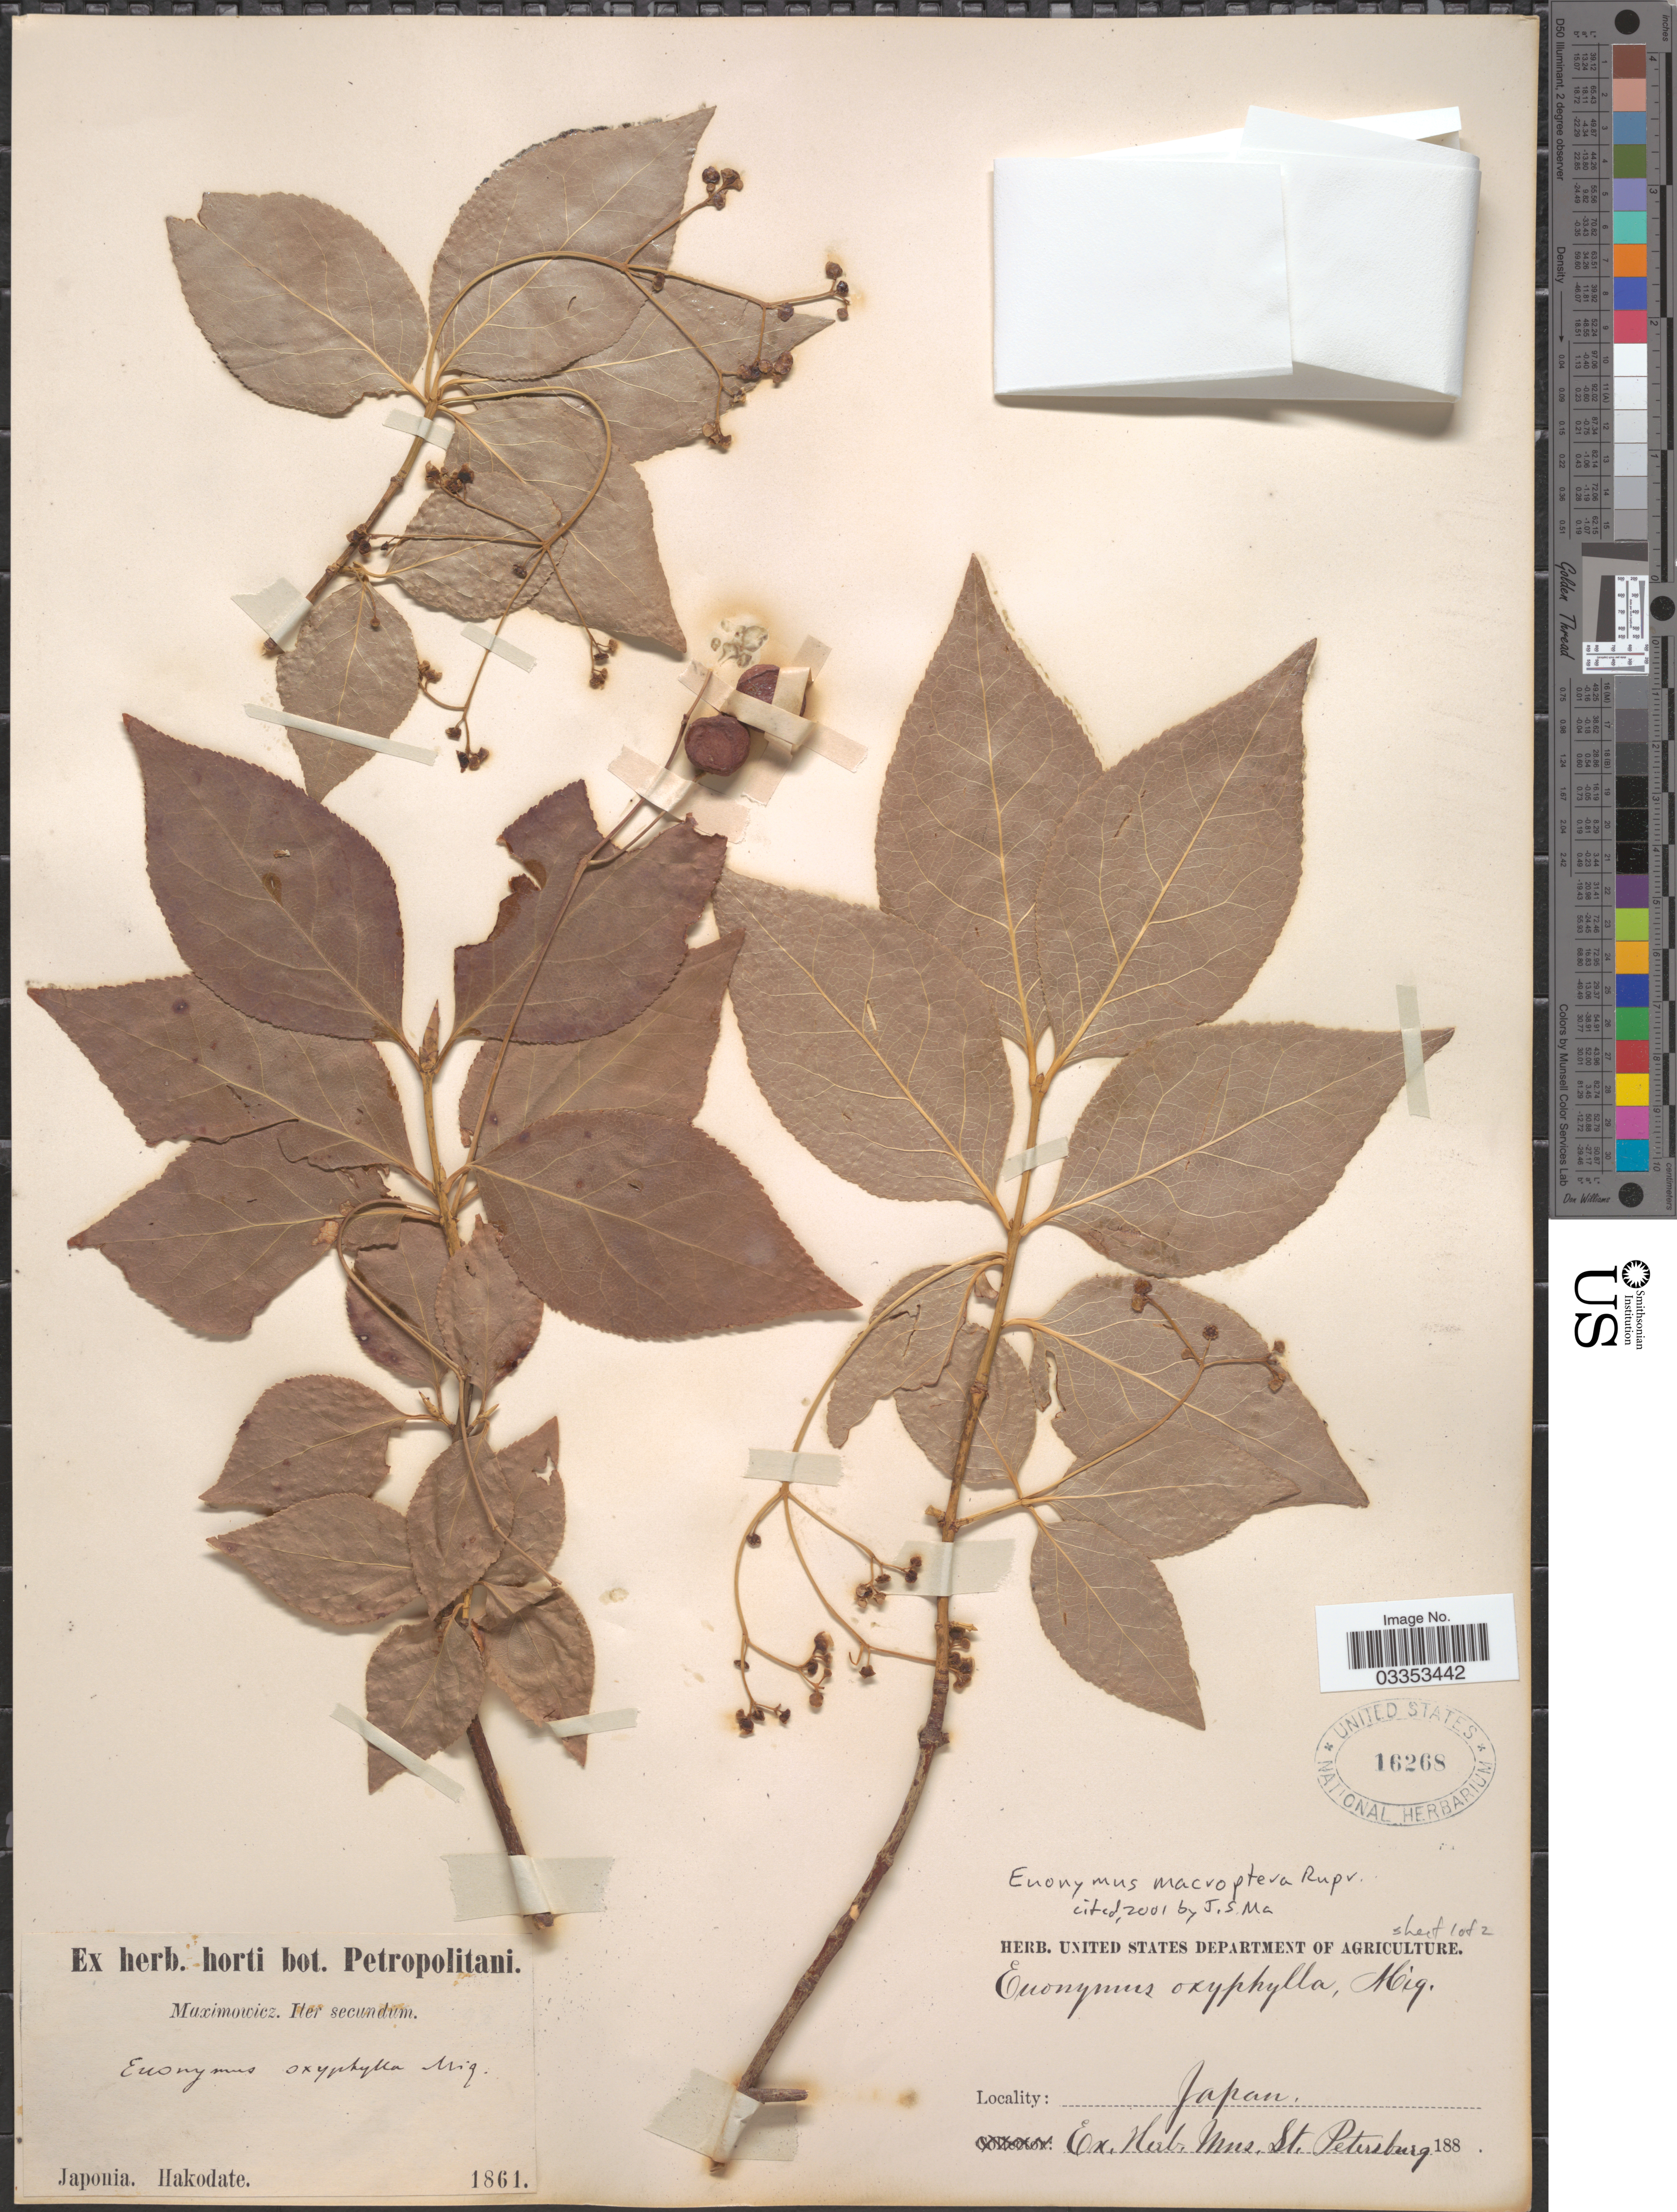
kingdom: Plantae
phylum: Tracheophyta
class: Magnoliopsida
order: Celastrales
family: Celastraceae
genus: Euonymus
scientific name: Euonymus macropterus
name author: Rupr.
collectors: -. Maximowicz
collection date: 1861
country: Japan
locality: Hakodate.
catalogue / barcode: US 16268